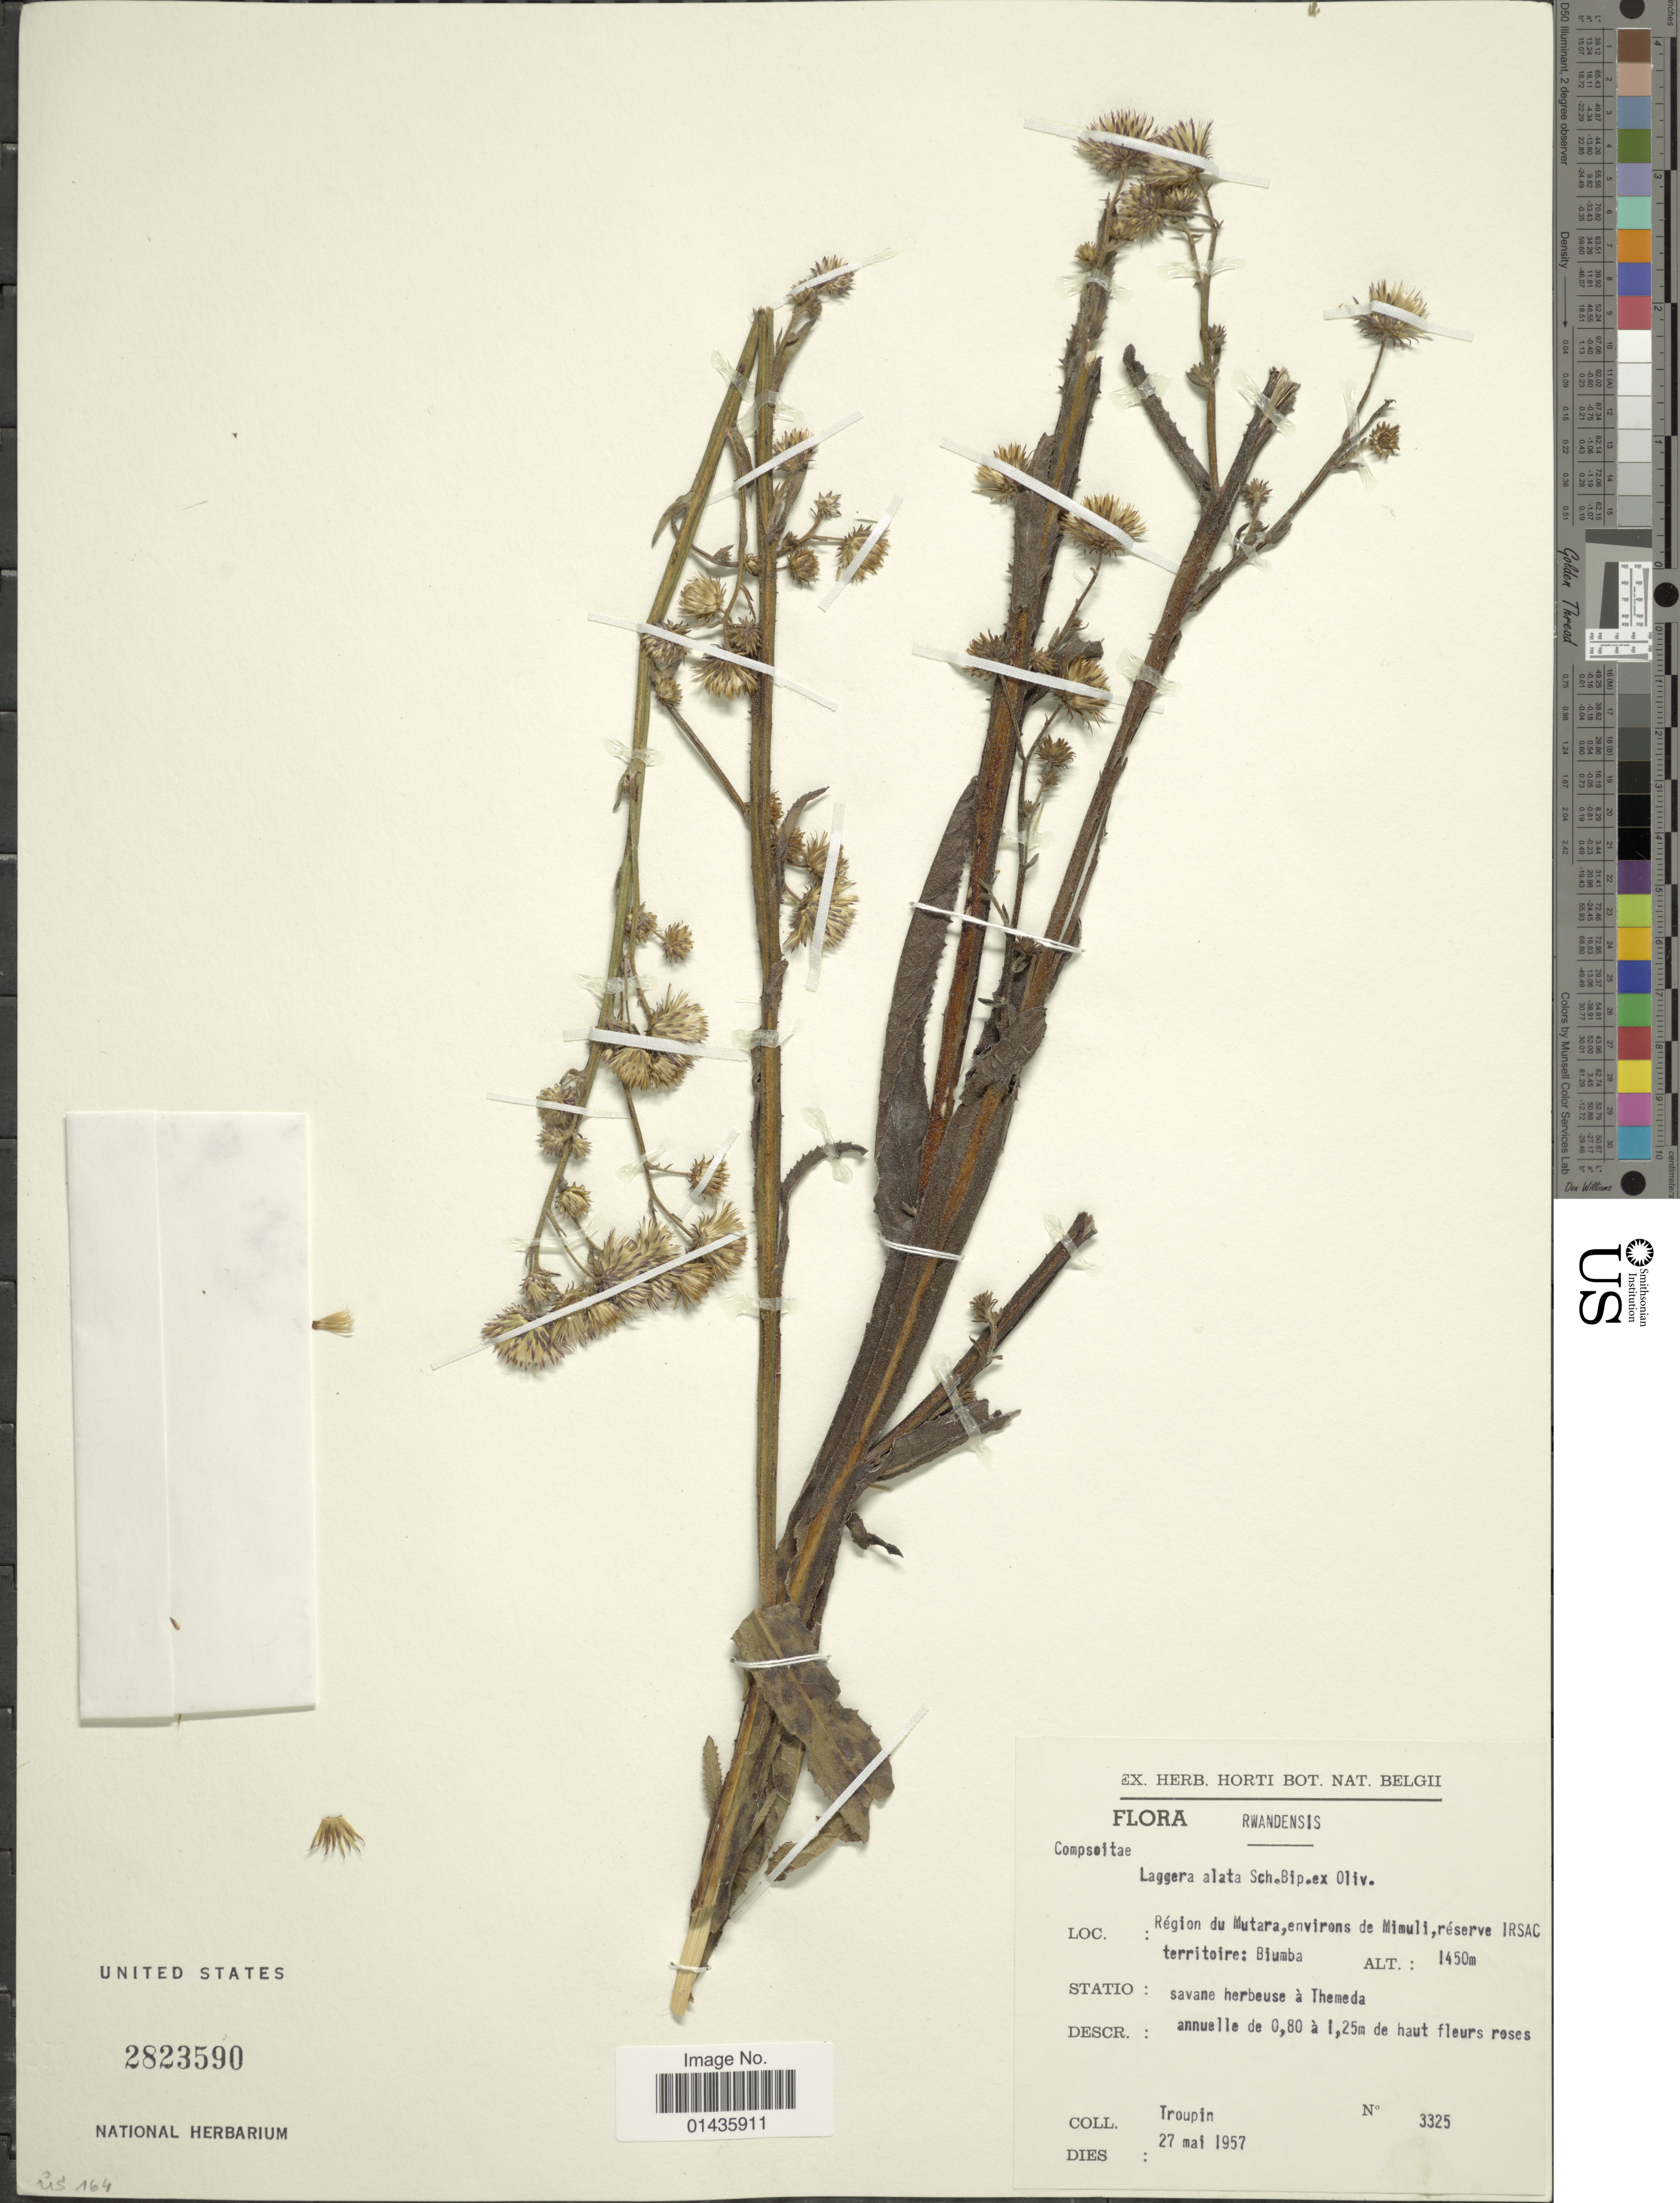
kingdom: Plantae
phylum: Tracheophyta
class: Magnoliopsida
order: Asterales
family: Asteraceae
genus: Laggera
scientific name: Laggera alata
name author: Sch. Bip.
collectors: Troupin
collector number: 3325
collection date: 1957-05-27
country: Rwanda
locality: Region du Mutara, environs de Mimuli, reserve IRSAC territoire, Biumba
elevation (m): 1450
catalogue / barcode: US 2823590